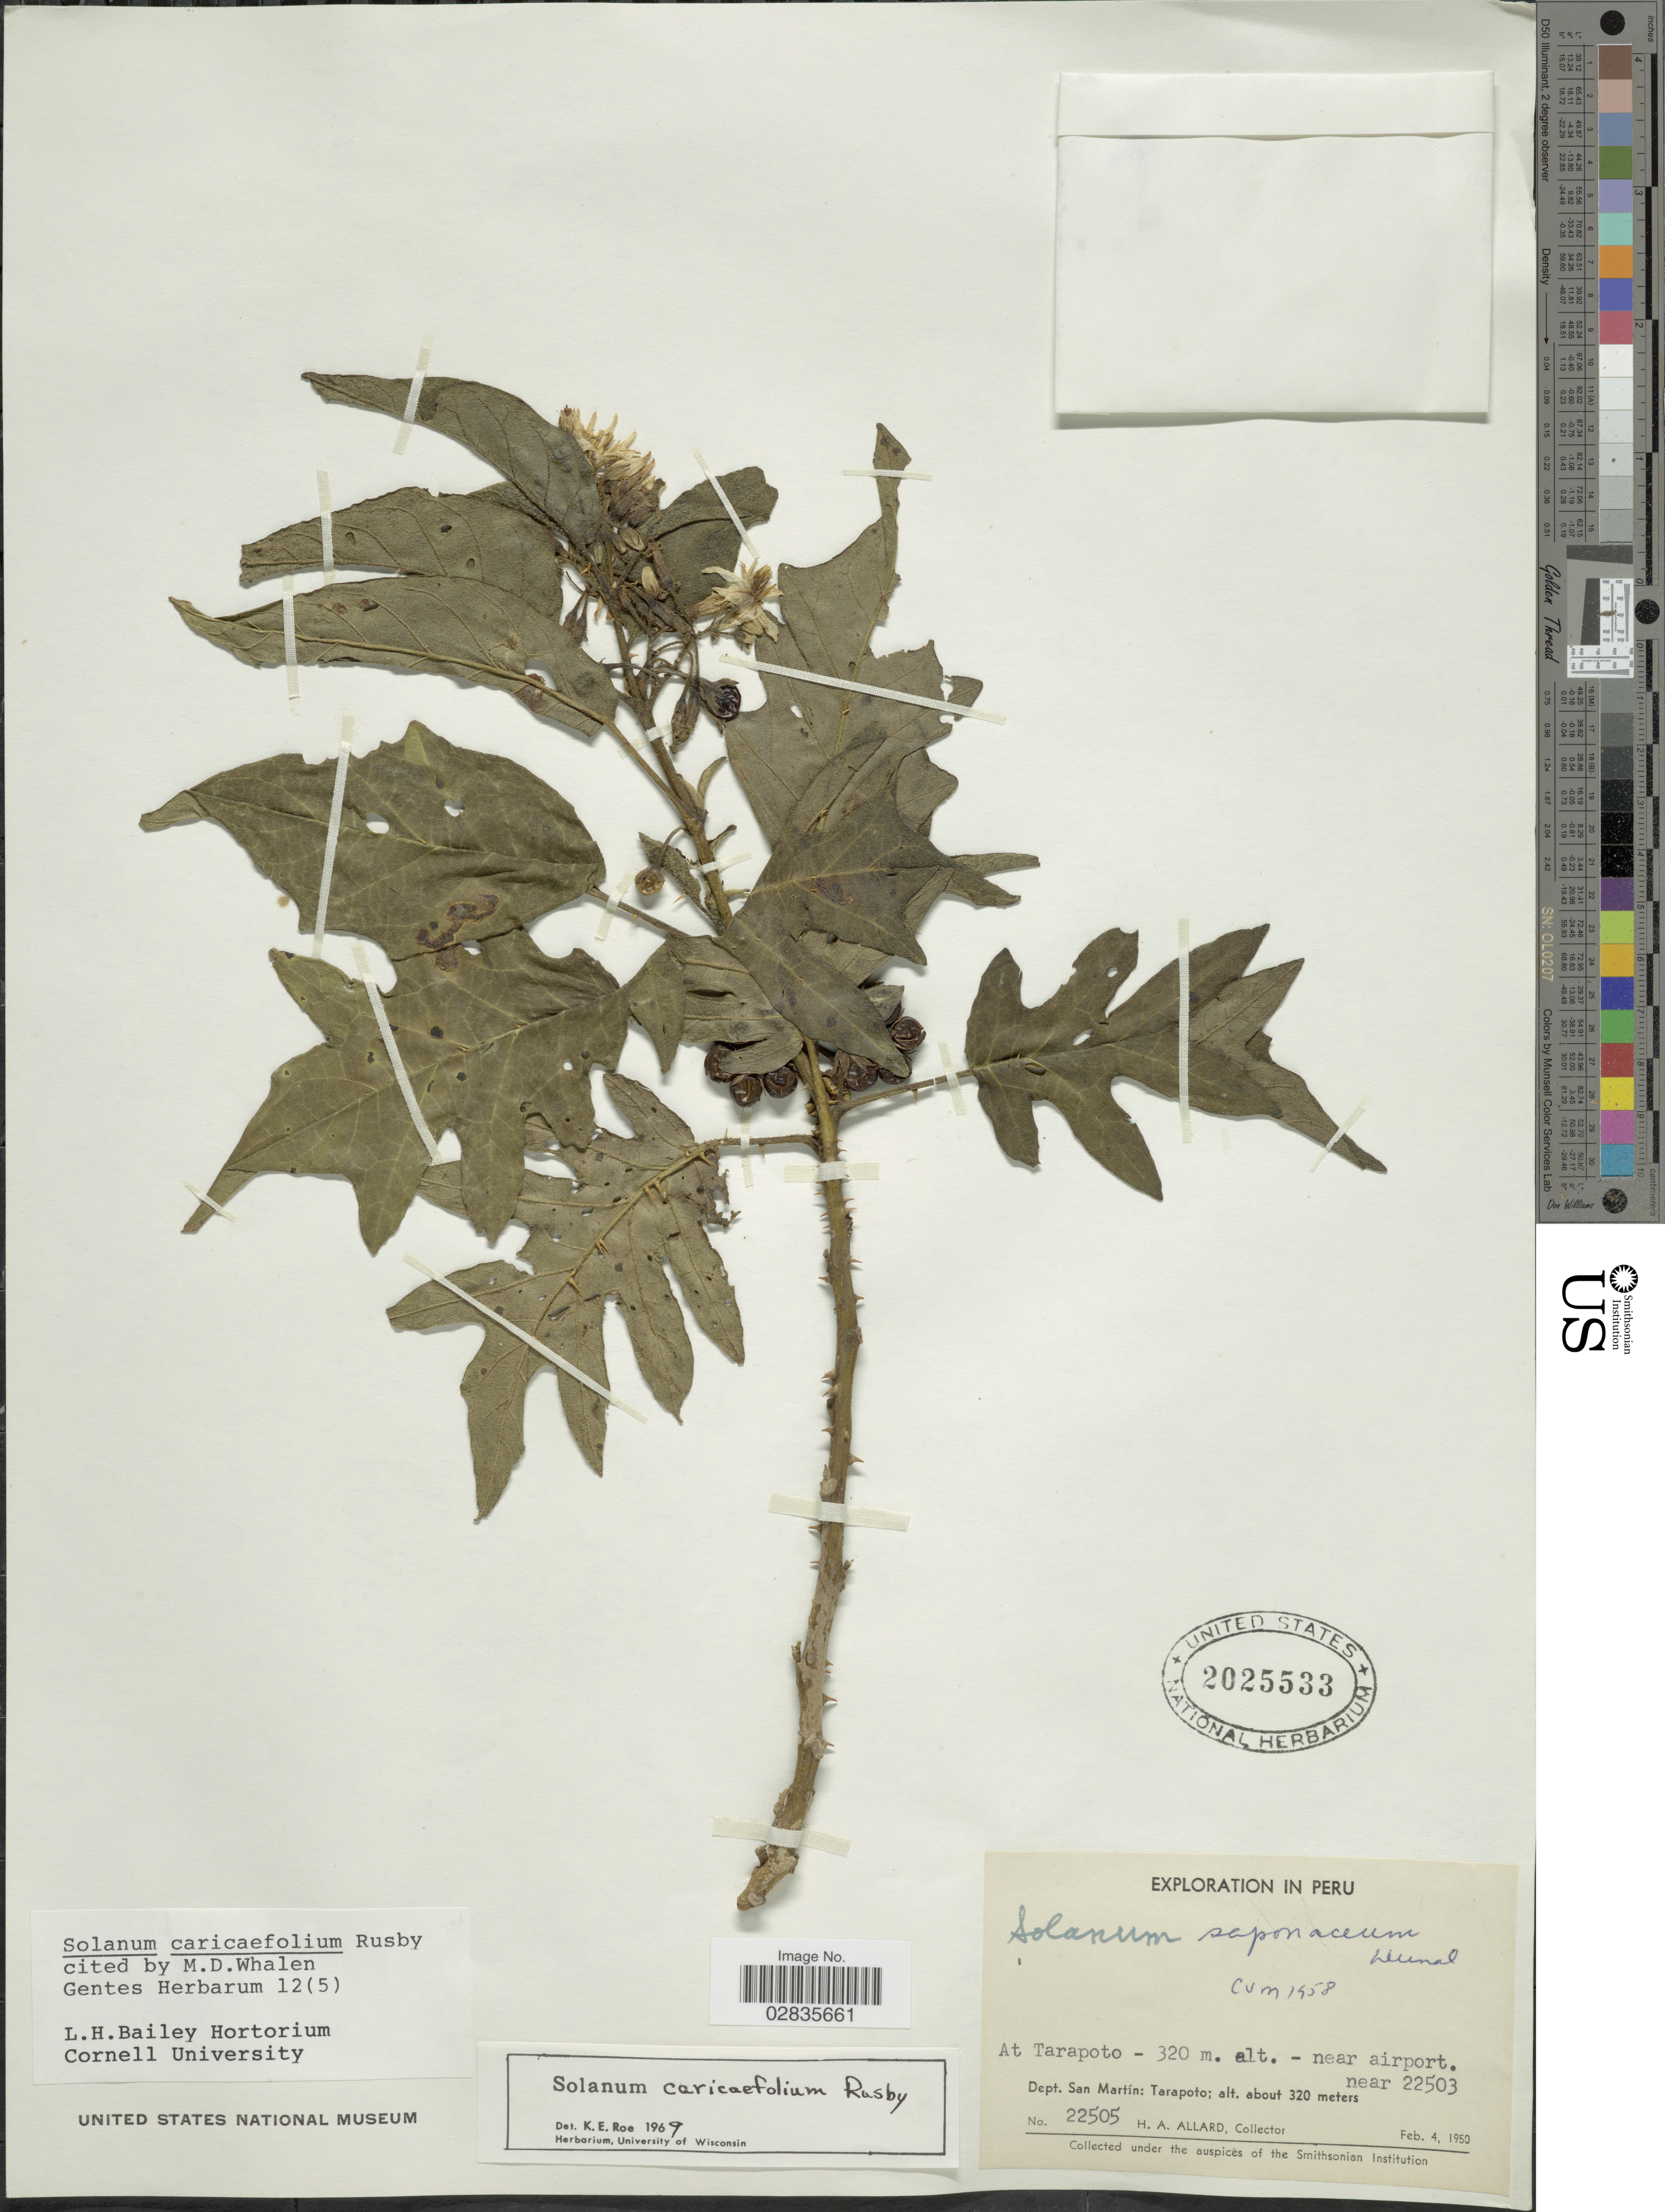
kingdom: Plantae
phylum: Tracheophyta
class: Magnoliopsida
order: Solanales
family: Solanaceae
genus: Solanum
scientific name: Solanum caricaefolium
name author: Rusby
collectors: H. A. Allard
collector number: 22505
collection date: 1950-02-04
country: Peru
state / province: San Martín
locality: Tarapoto, near airport, Dept. San Martín: Tarapoto.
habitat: near airport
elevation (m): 320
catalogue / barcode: US 2025533